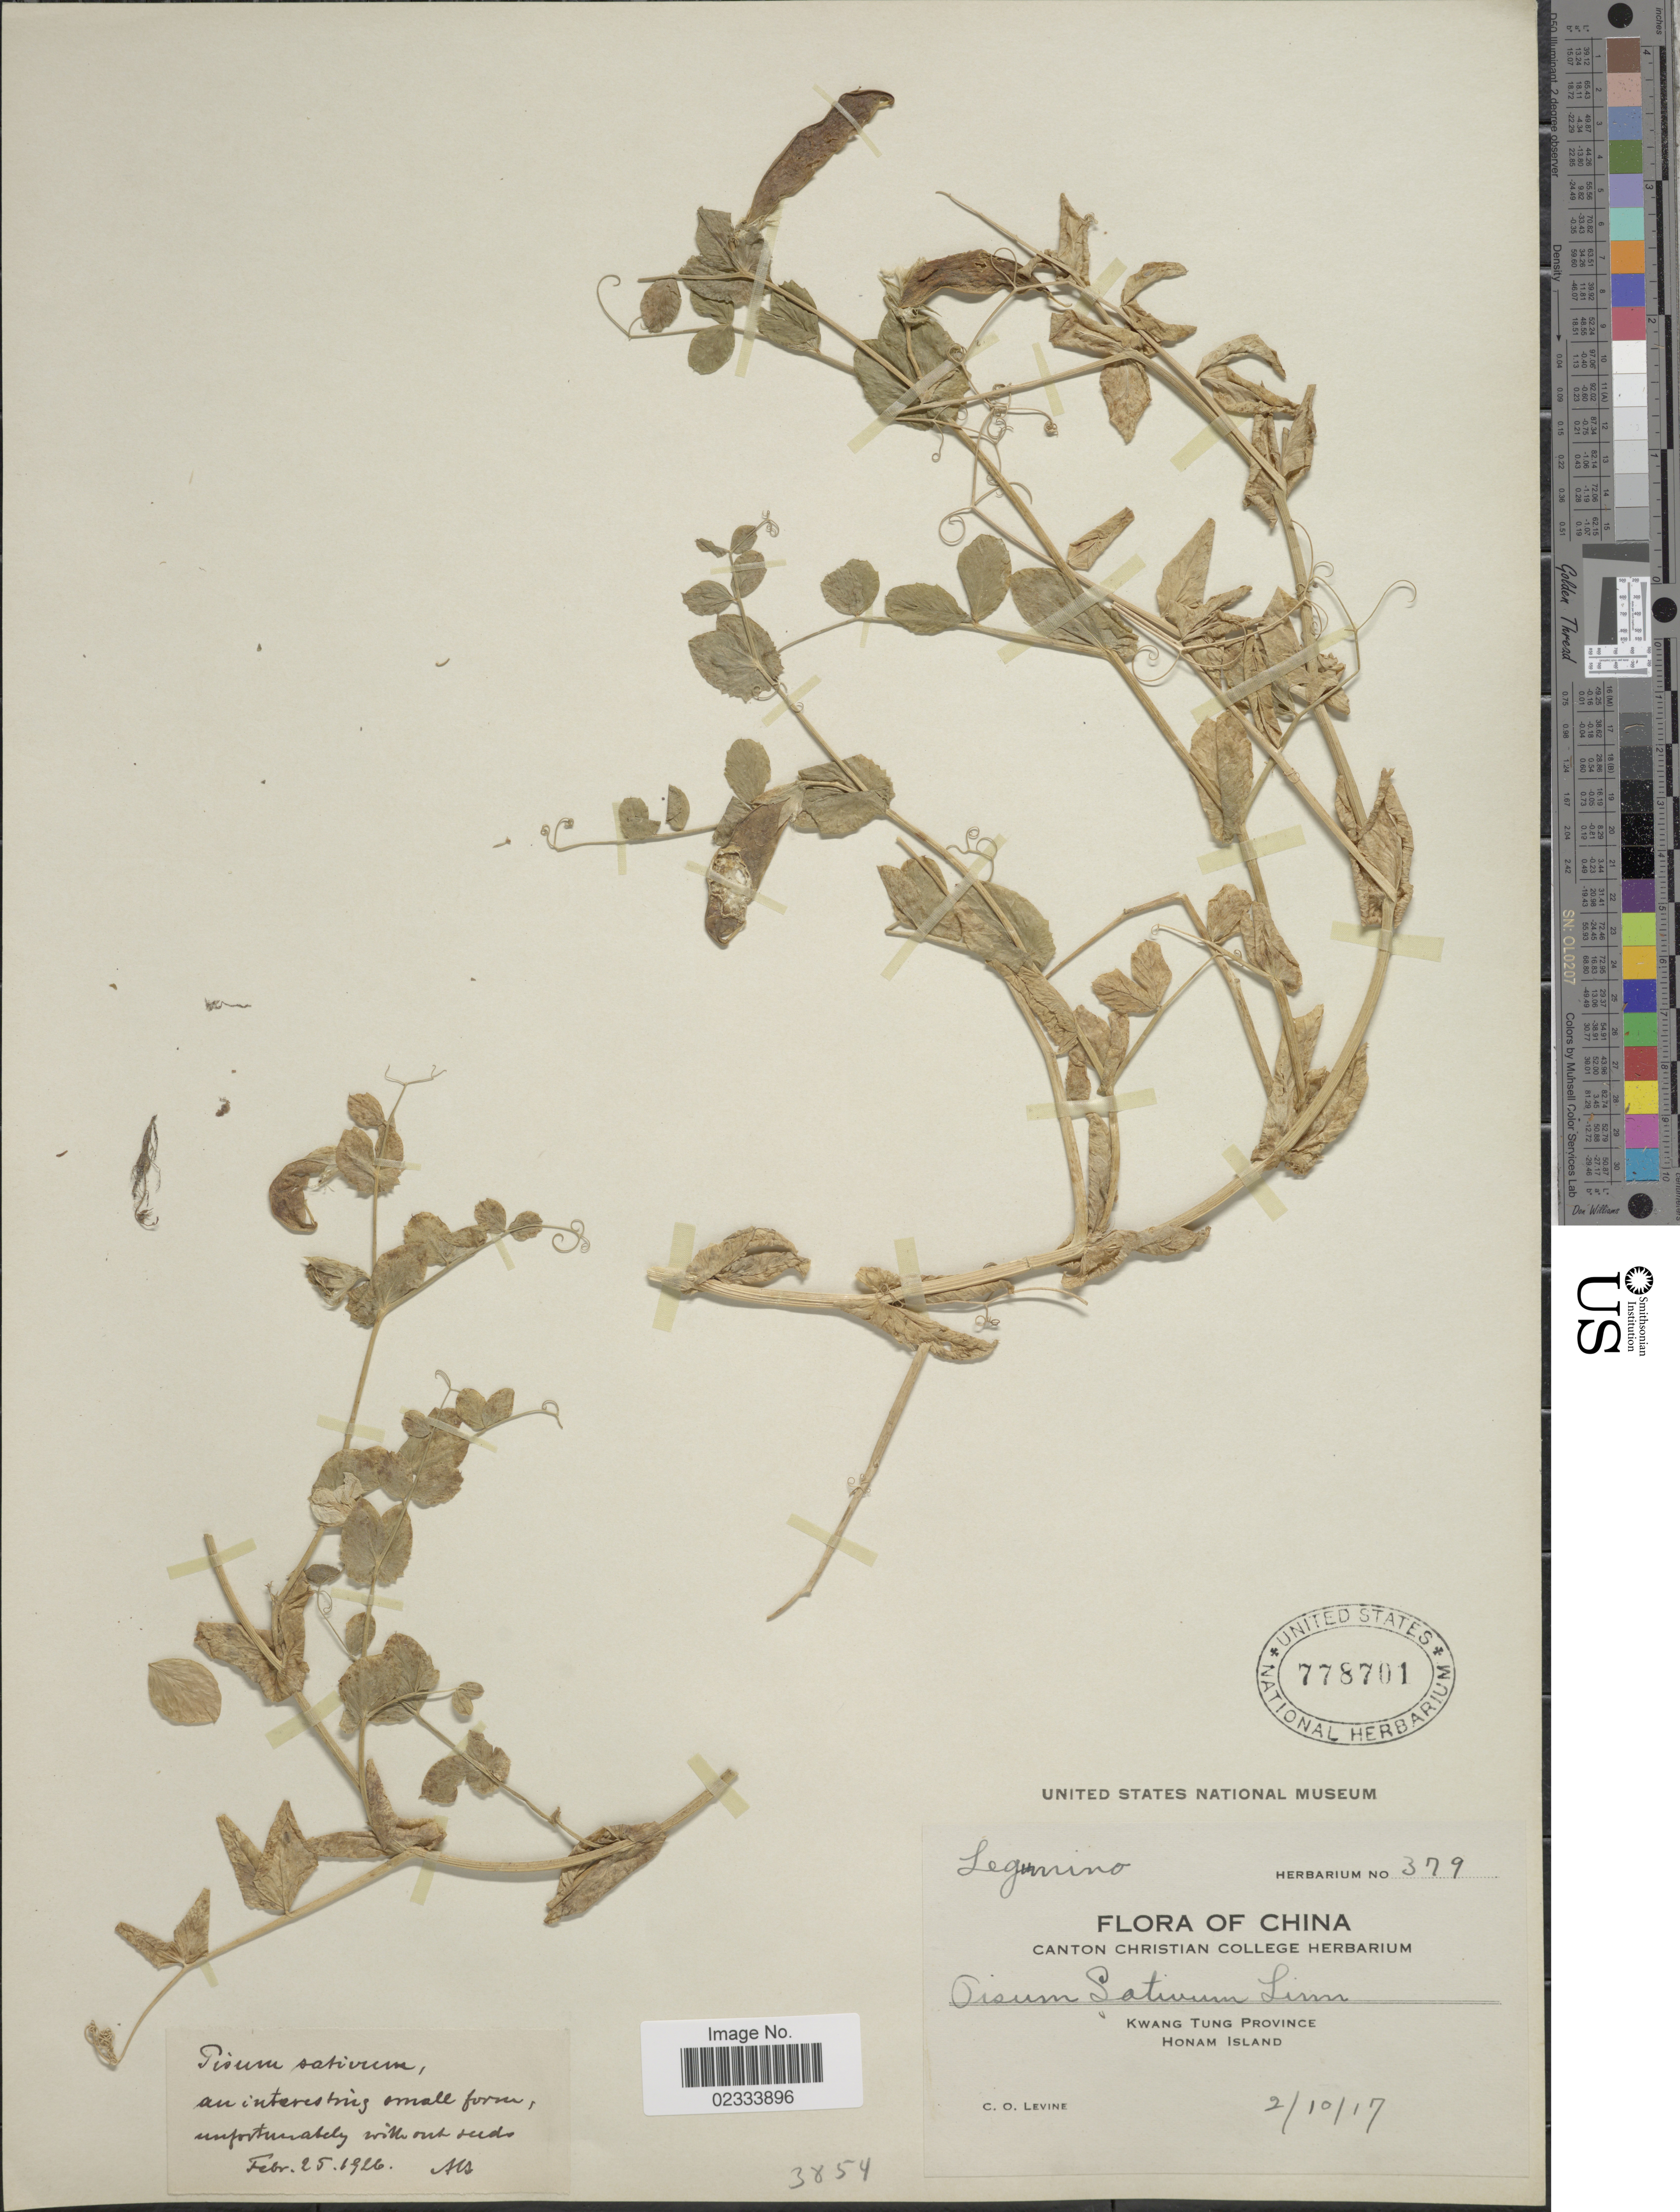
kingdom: Plantae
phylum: Tracheophyta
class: Magnoliopsida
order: Fabales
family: Fabaceae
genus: Pisum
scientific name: Pisum sativum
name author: L.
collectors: C. O. Levine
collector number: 379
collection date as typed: Transcribed d/m/y: 2/10/17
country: China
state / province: Guangdong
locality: Kwang Tung Province, Honam Island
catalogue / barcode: US 778701